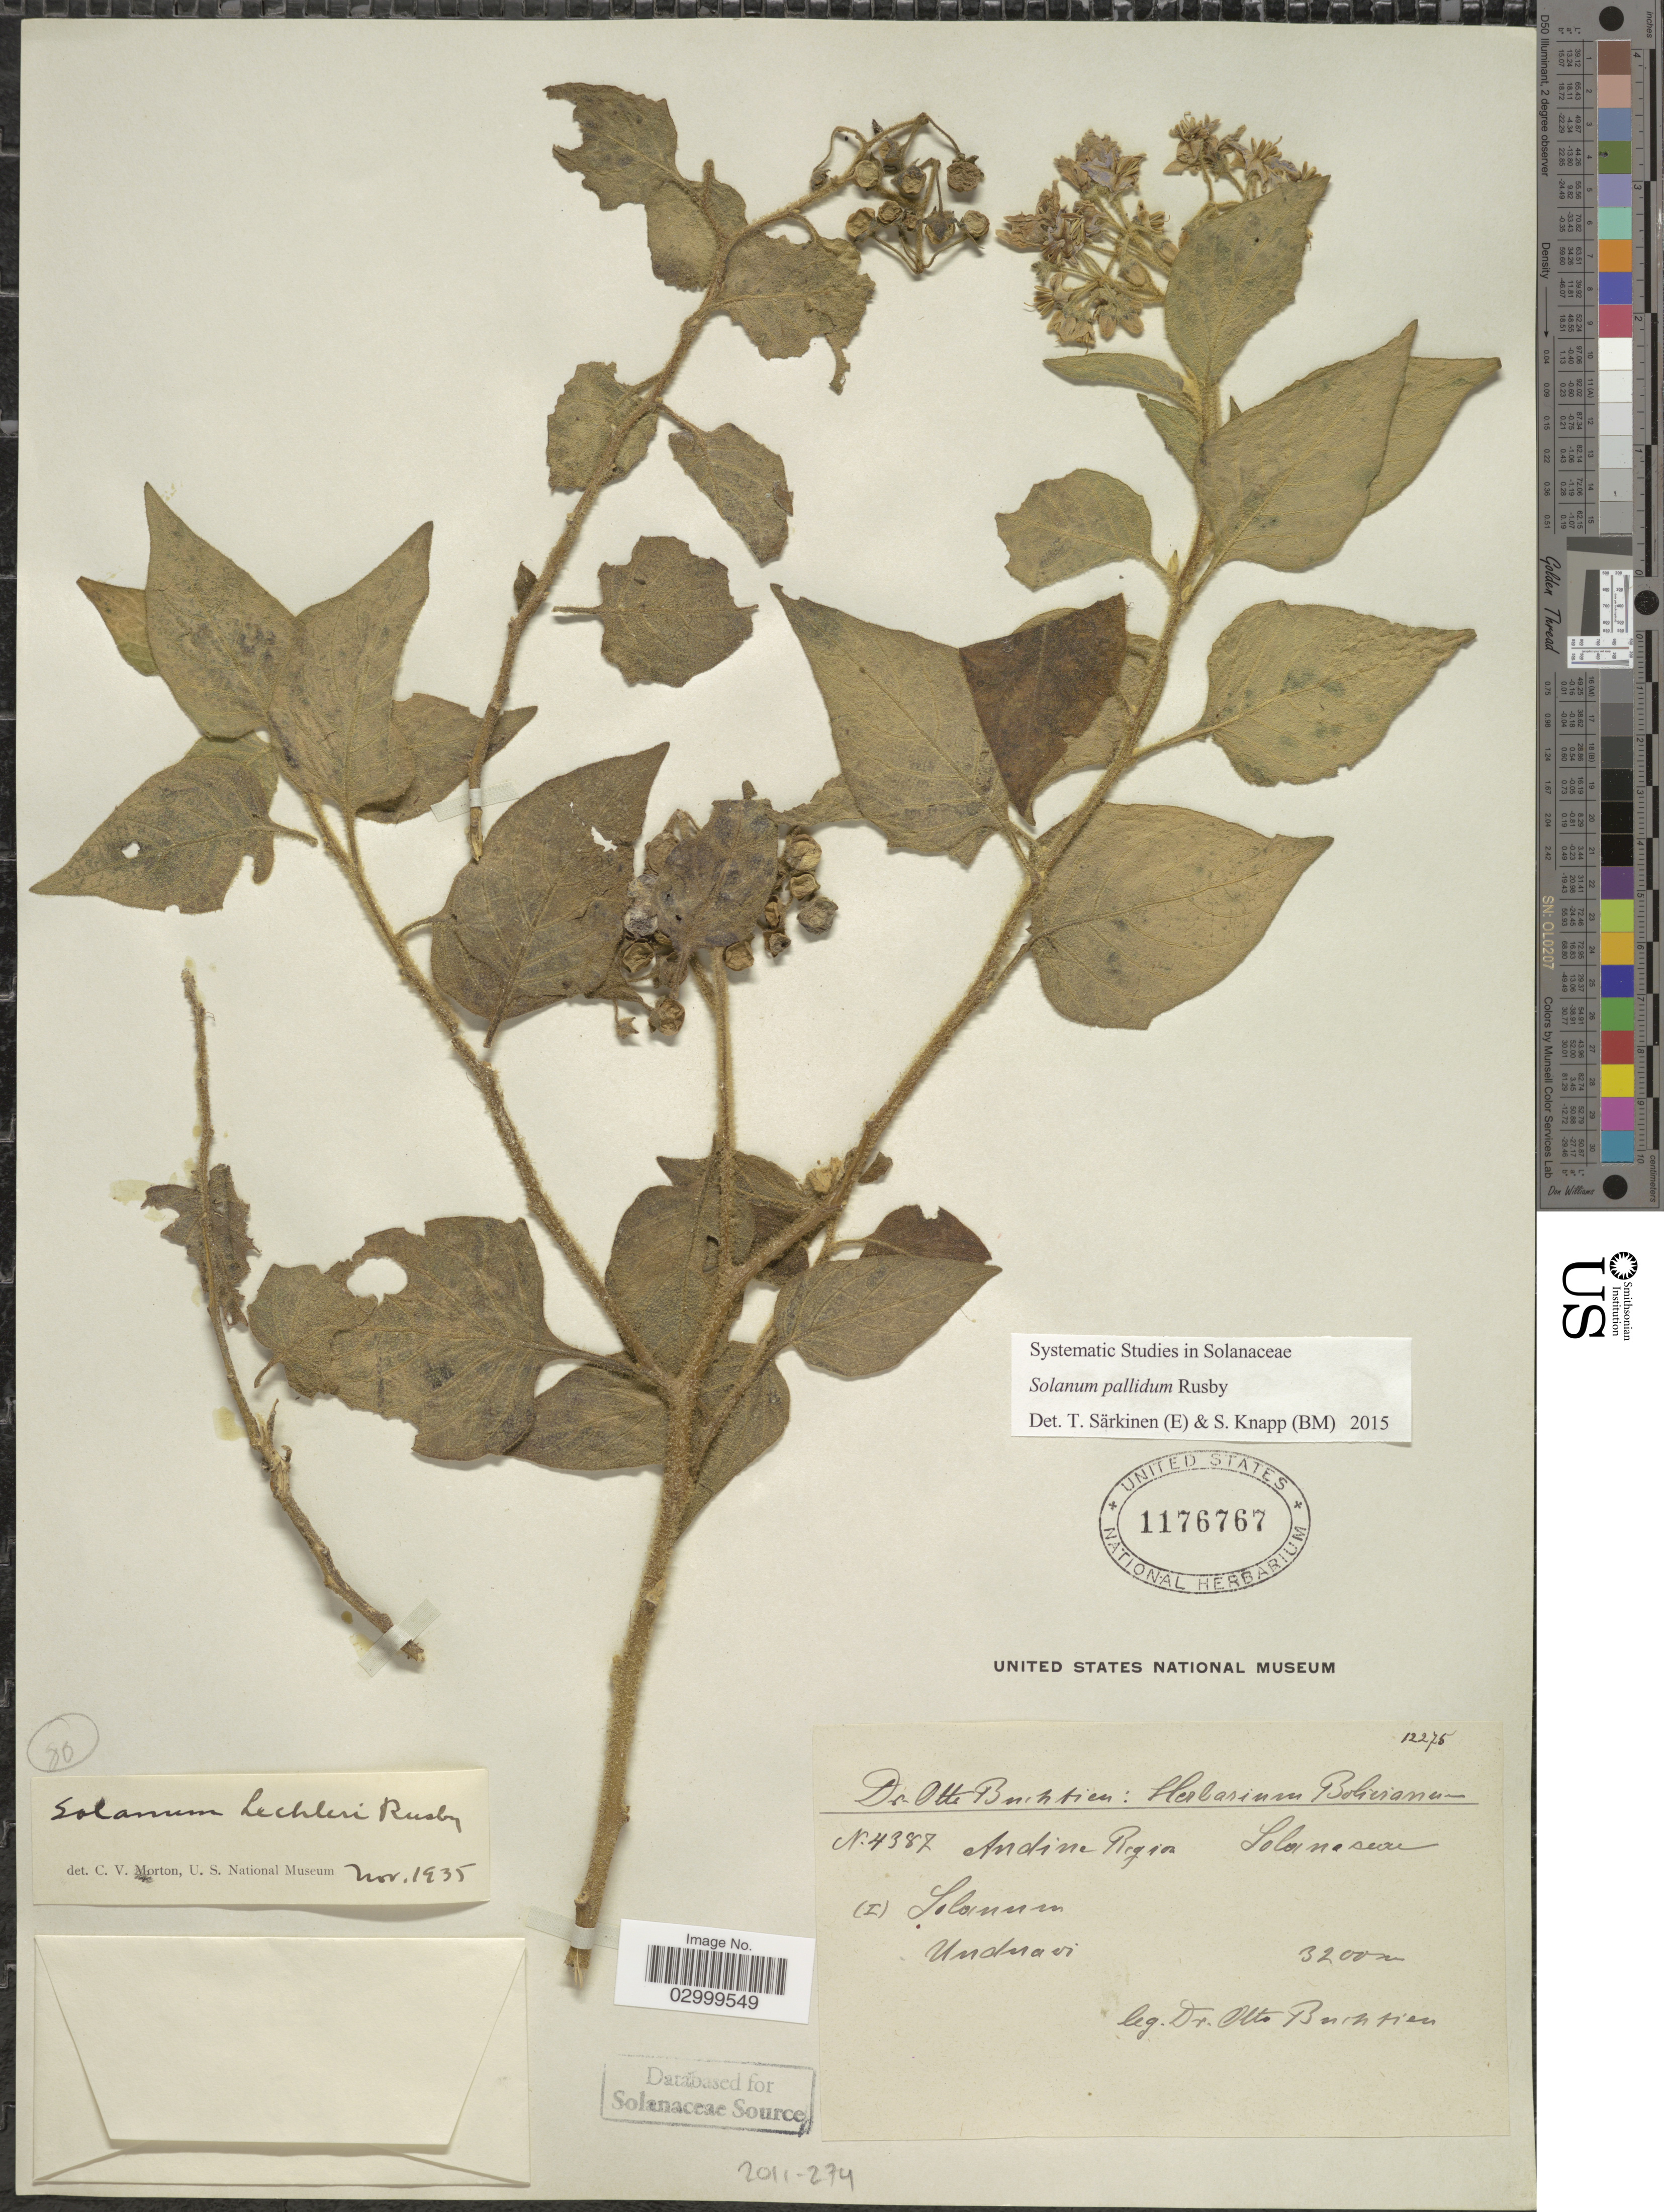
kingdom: Plantae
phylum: Tracheophyta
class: Magnoliopsida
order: Solanales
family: Solanaceae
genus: Solanum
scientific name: Solanum pallidum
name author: Rusby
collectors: O. Buchtien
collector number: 4387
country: Bolivia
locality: Unduavi. Andine Region.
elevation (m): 3200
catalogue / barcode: US 1176767